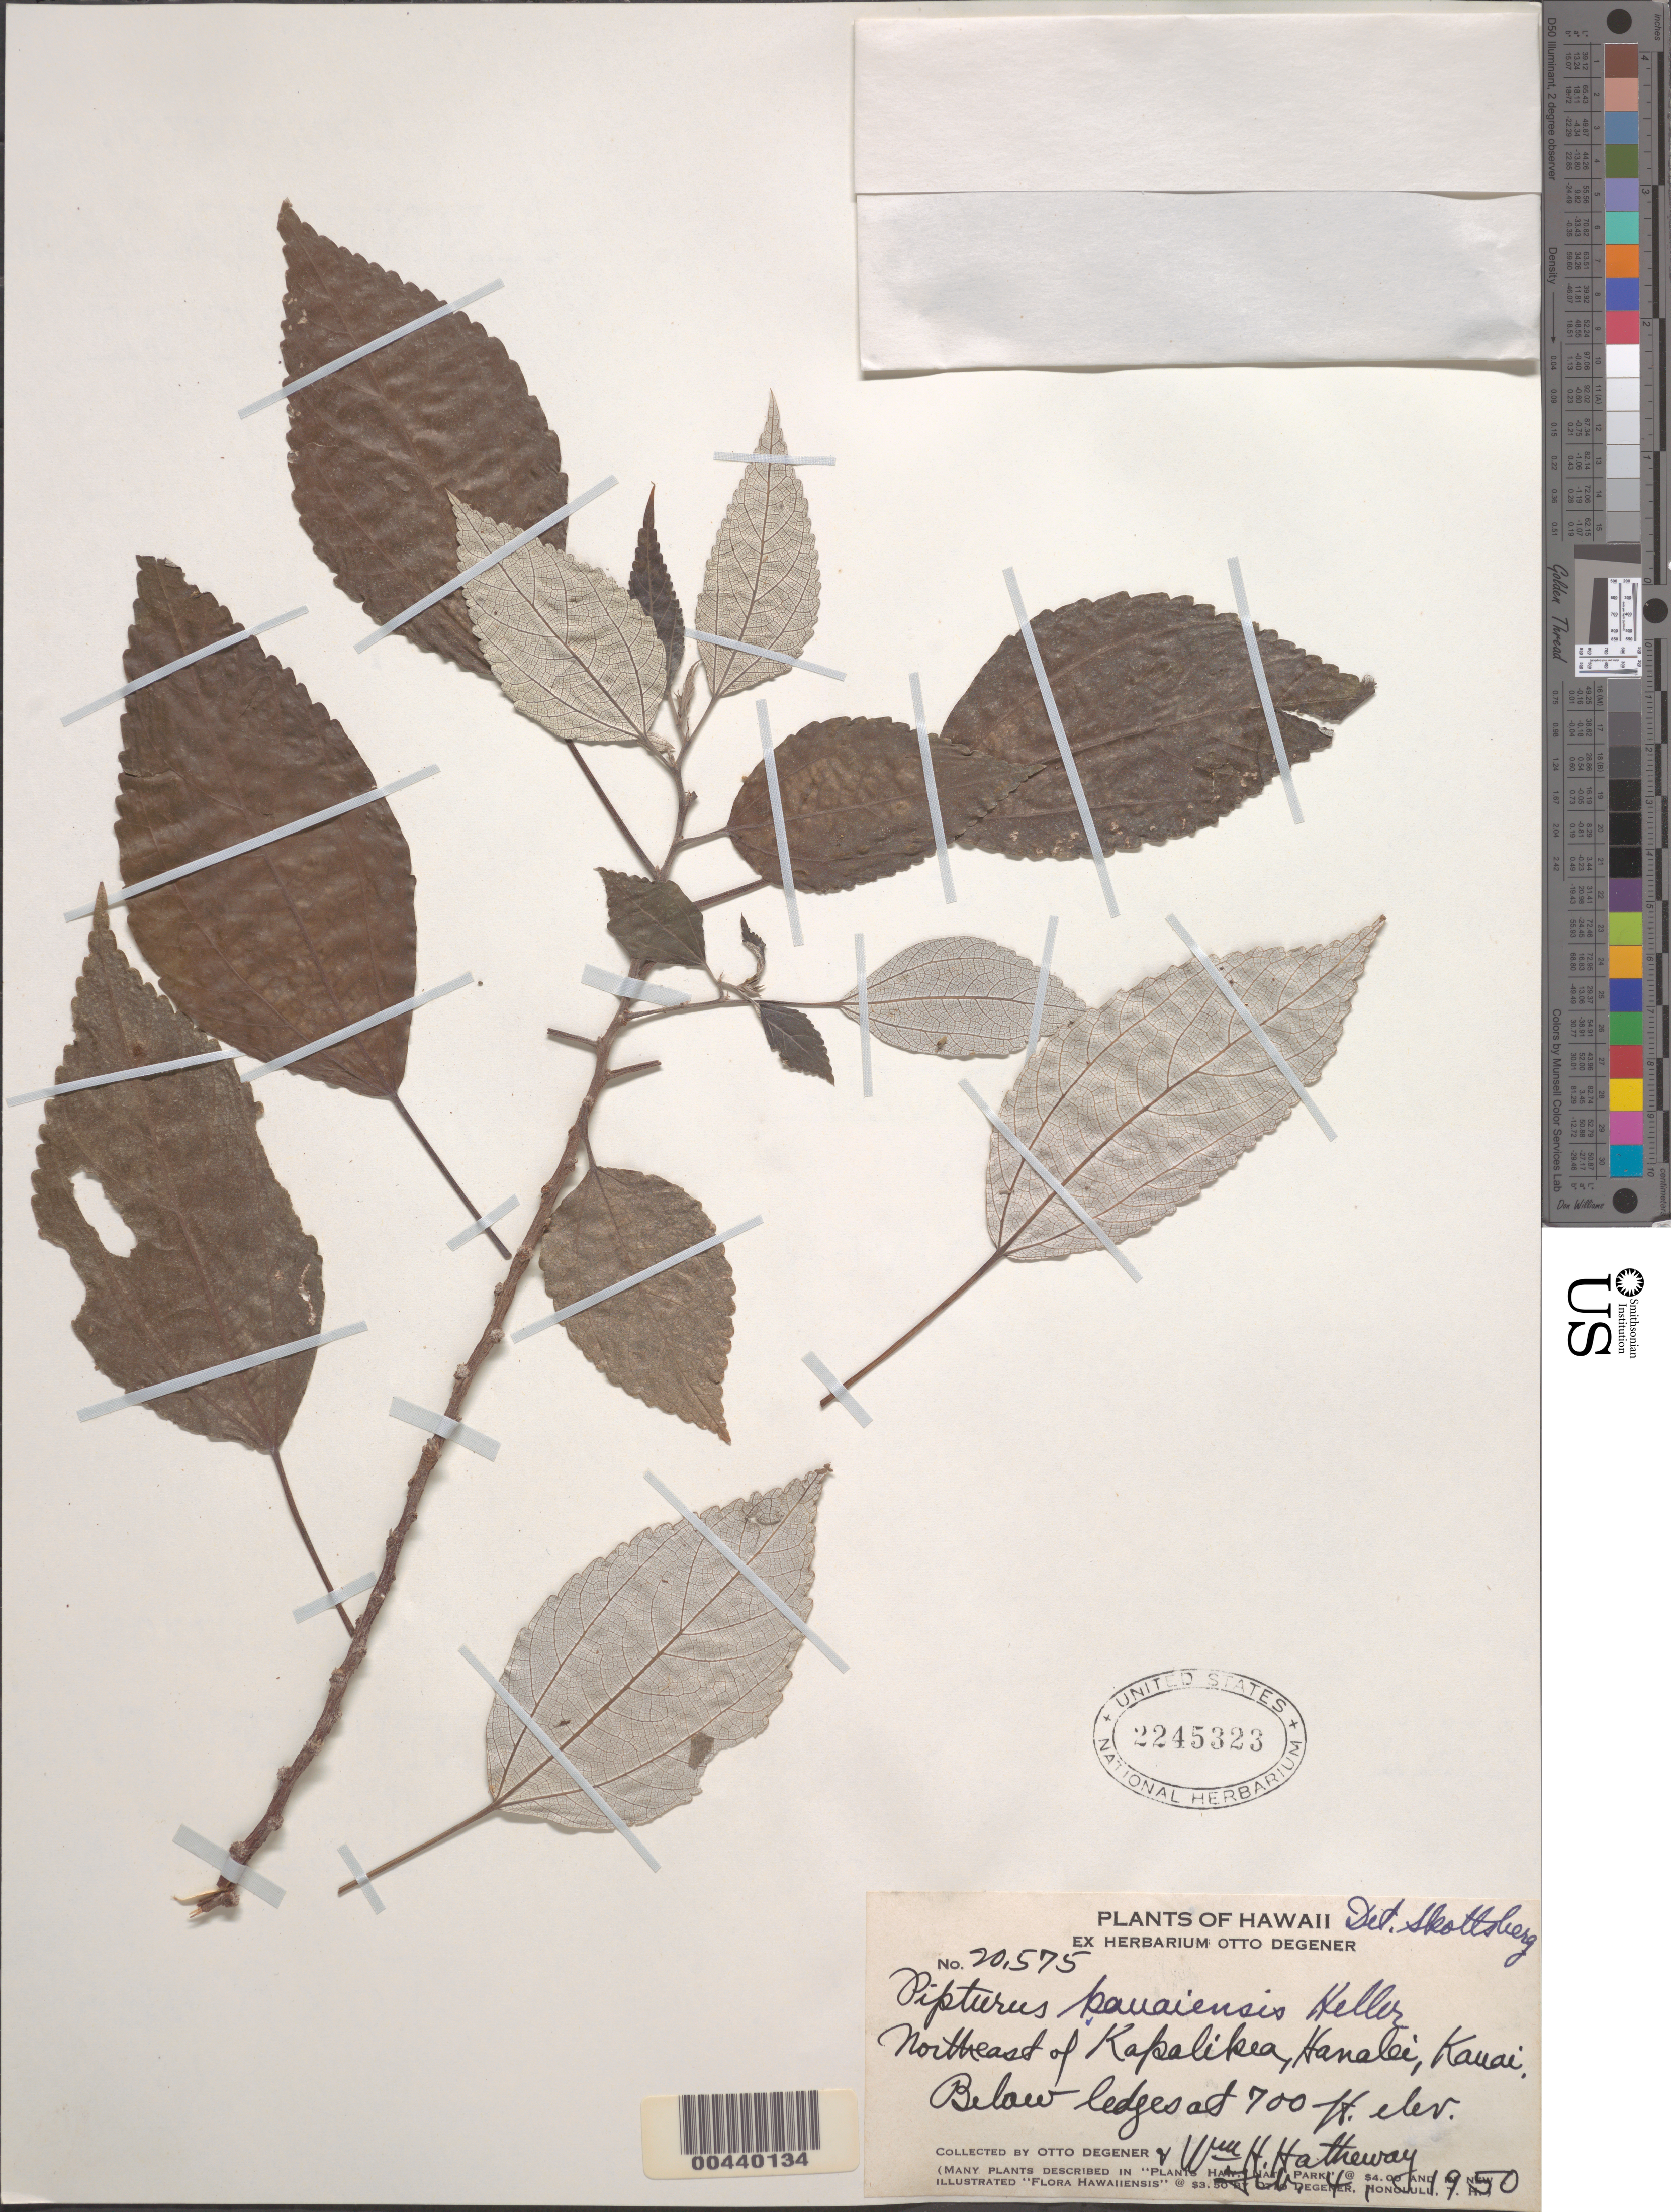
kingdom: Plantae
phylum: Tracheophyta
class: Magnoliopsida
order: Rosales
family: Urticaceae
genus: Pipturus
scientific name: Pipturus kauaiensis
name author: A. Heller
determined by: Skottsberg, C. J. F.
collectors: O. Degener & W. H. Hatheway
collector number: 20575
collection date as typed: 4 Feb 1950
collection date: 1950-02-04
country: United States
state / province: Hawaii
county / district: Kauai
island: Kaua'i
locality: NE of Kapalikea, Hanalei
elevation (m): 213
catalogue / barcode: US 2245323